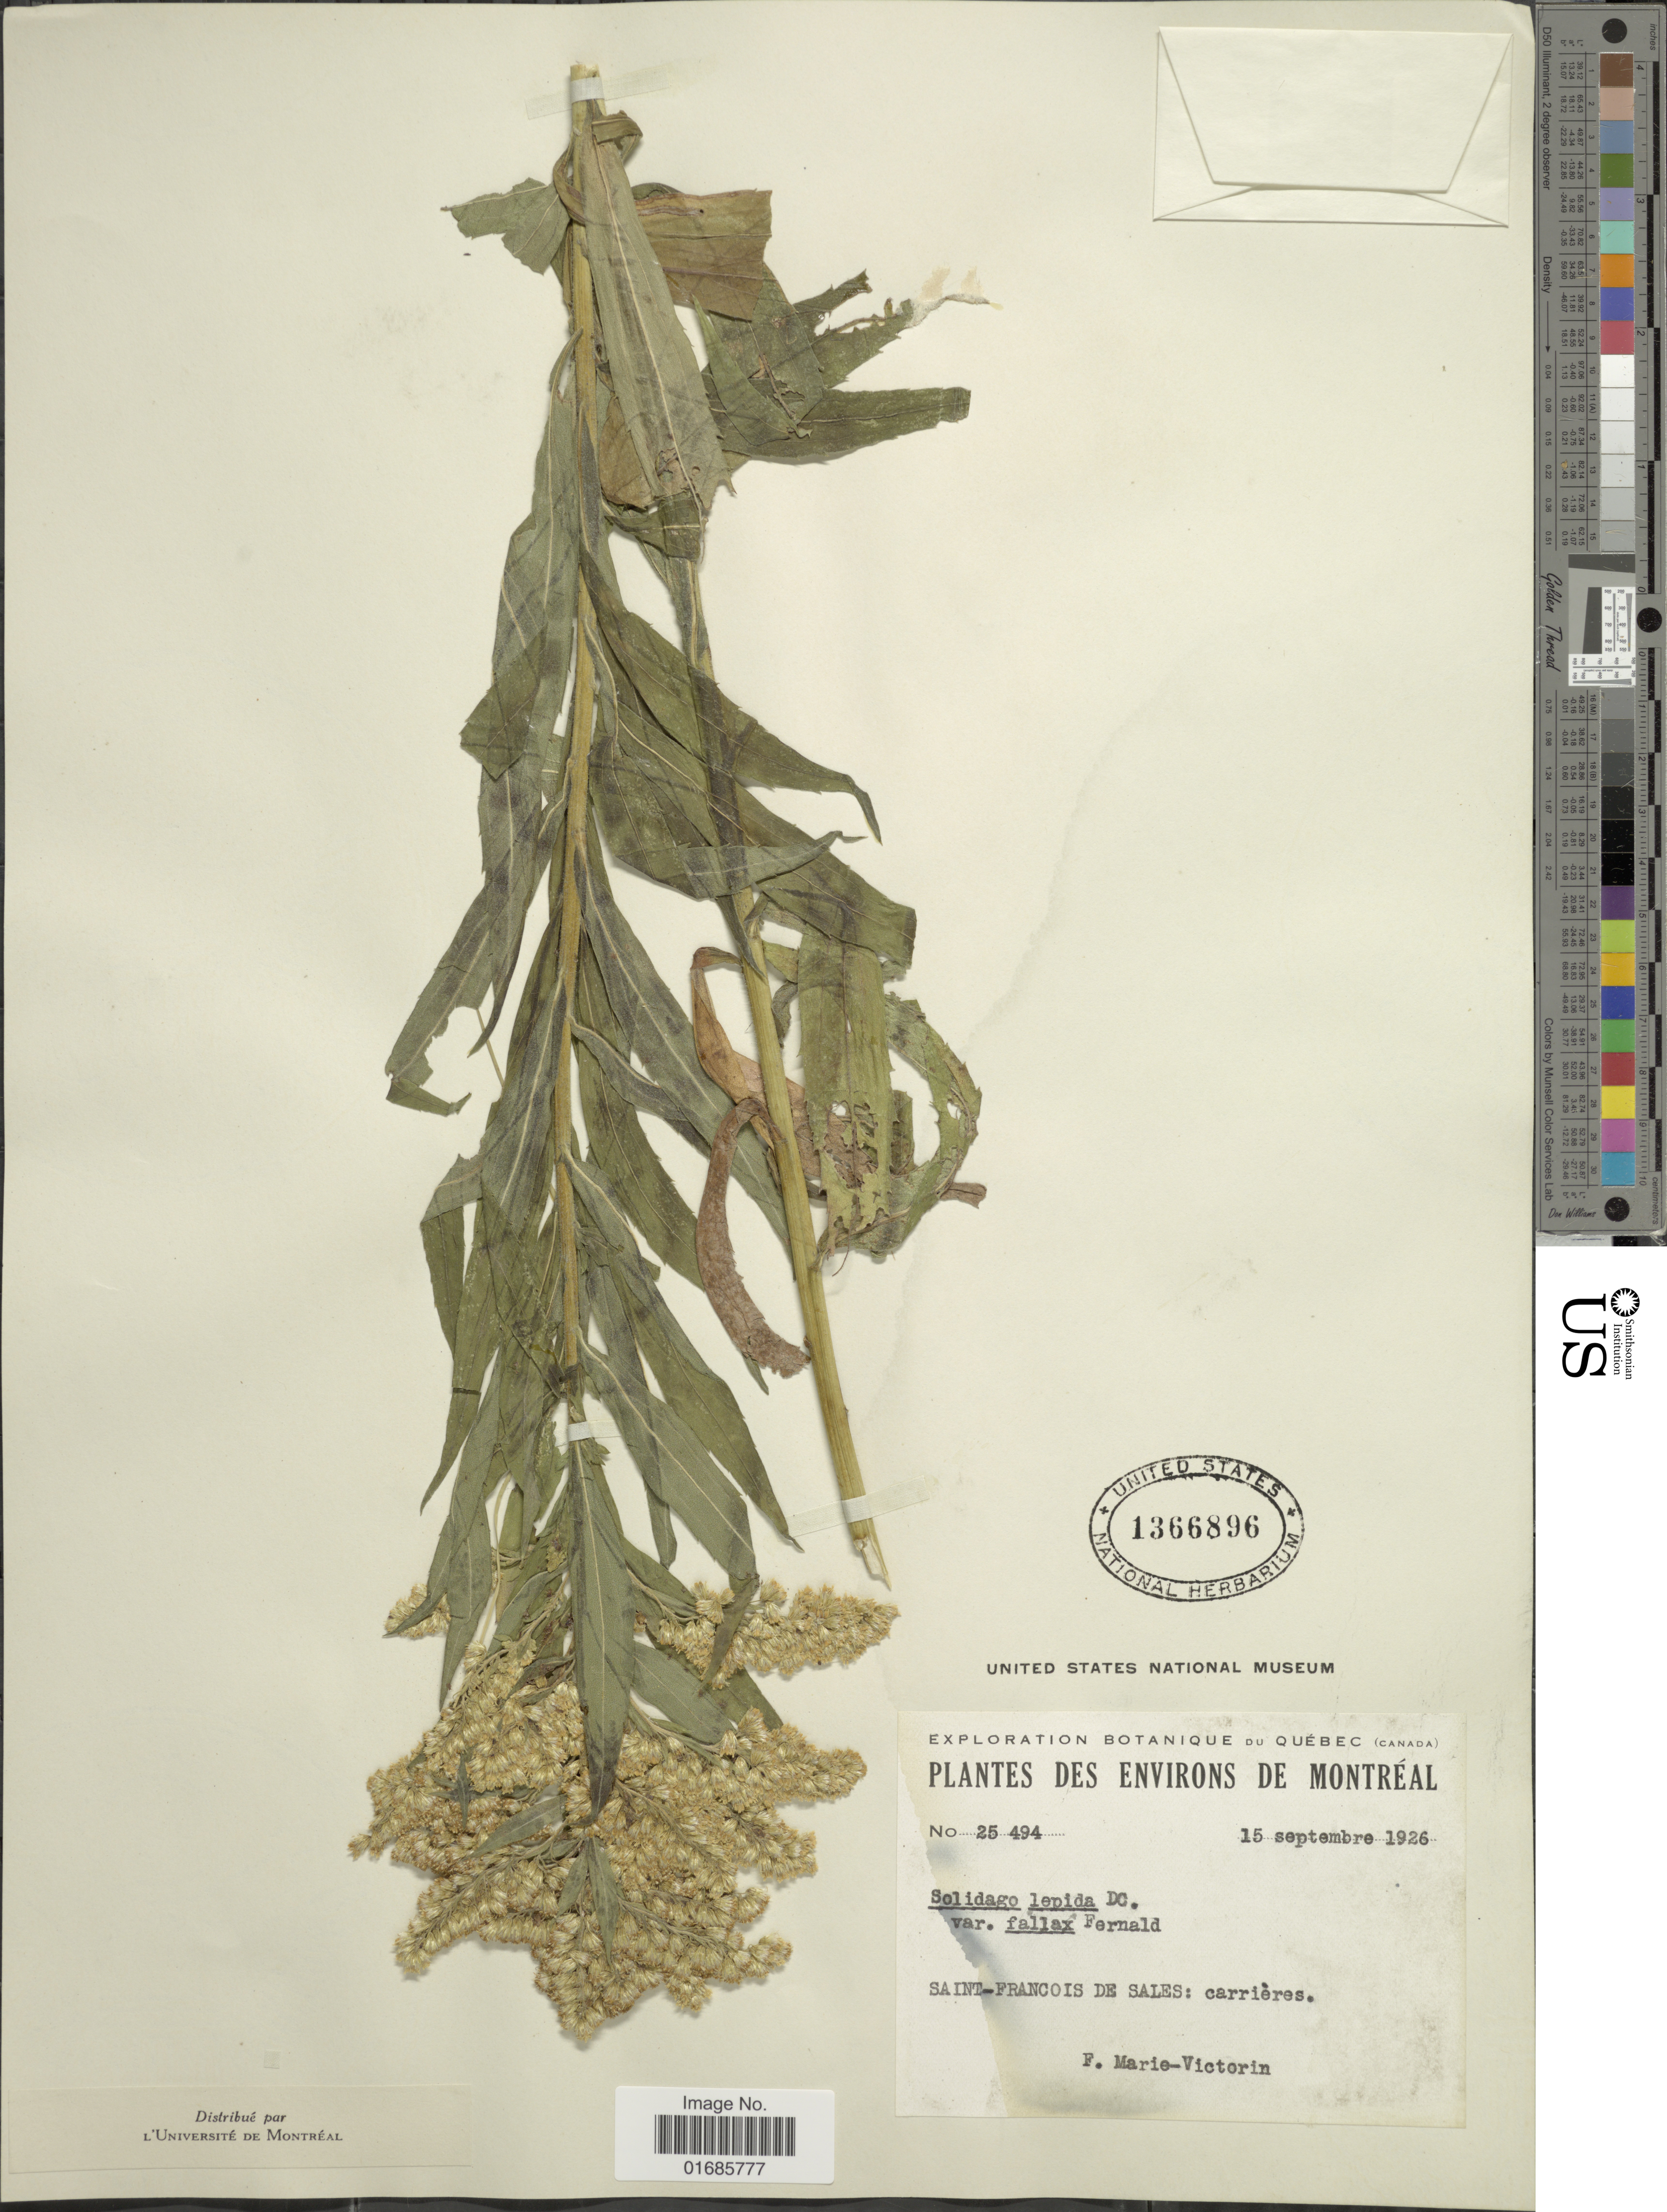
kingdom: Plantae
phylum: Tracheophyta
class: Magnoliopsida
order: Asterales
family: Asteraceae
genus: Solidago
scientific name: Solidago canadensis var. salebrosa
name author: (Piper) M.E. Jones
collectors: F. Marie-Victorin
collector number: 25494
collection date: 1926-09-15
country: Canada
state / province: Quebec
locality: Environs de Montreal, Saint-Francois de Sales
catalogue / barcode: US 1366896